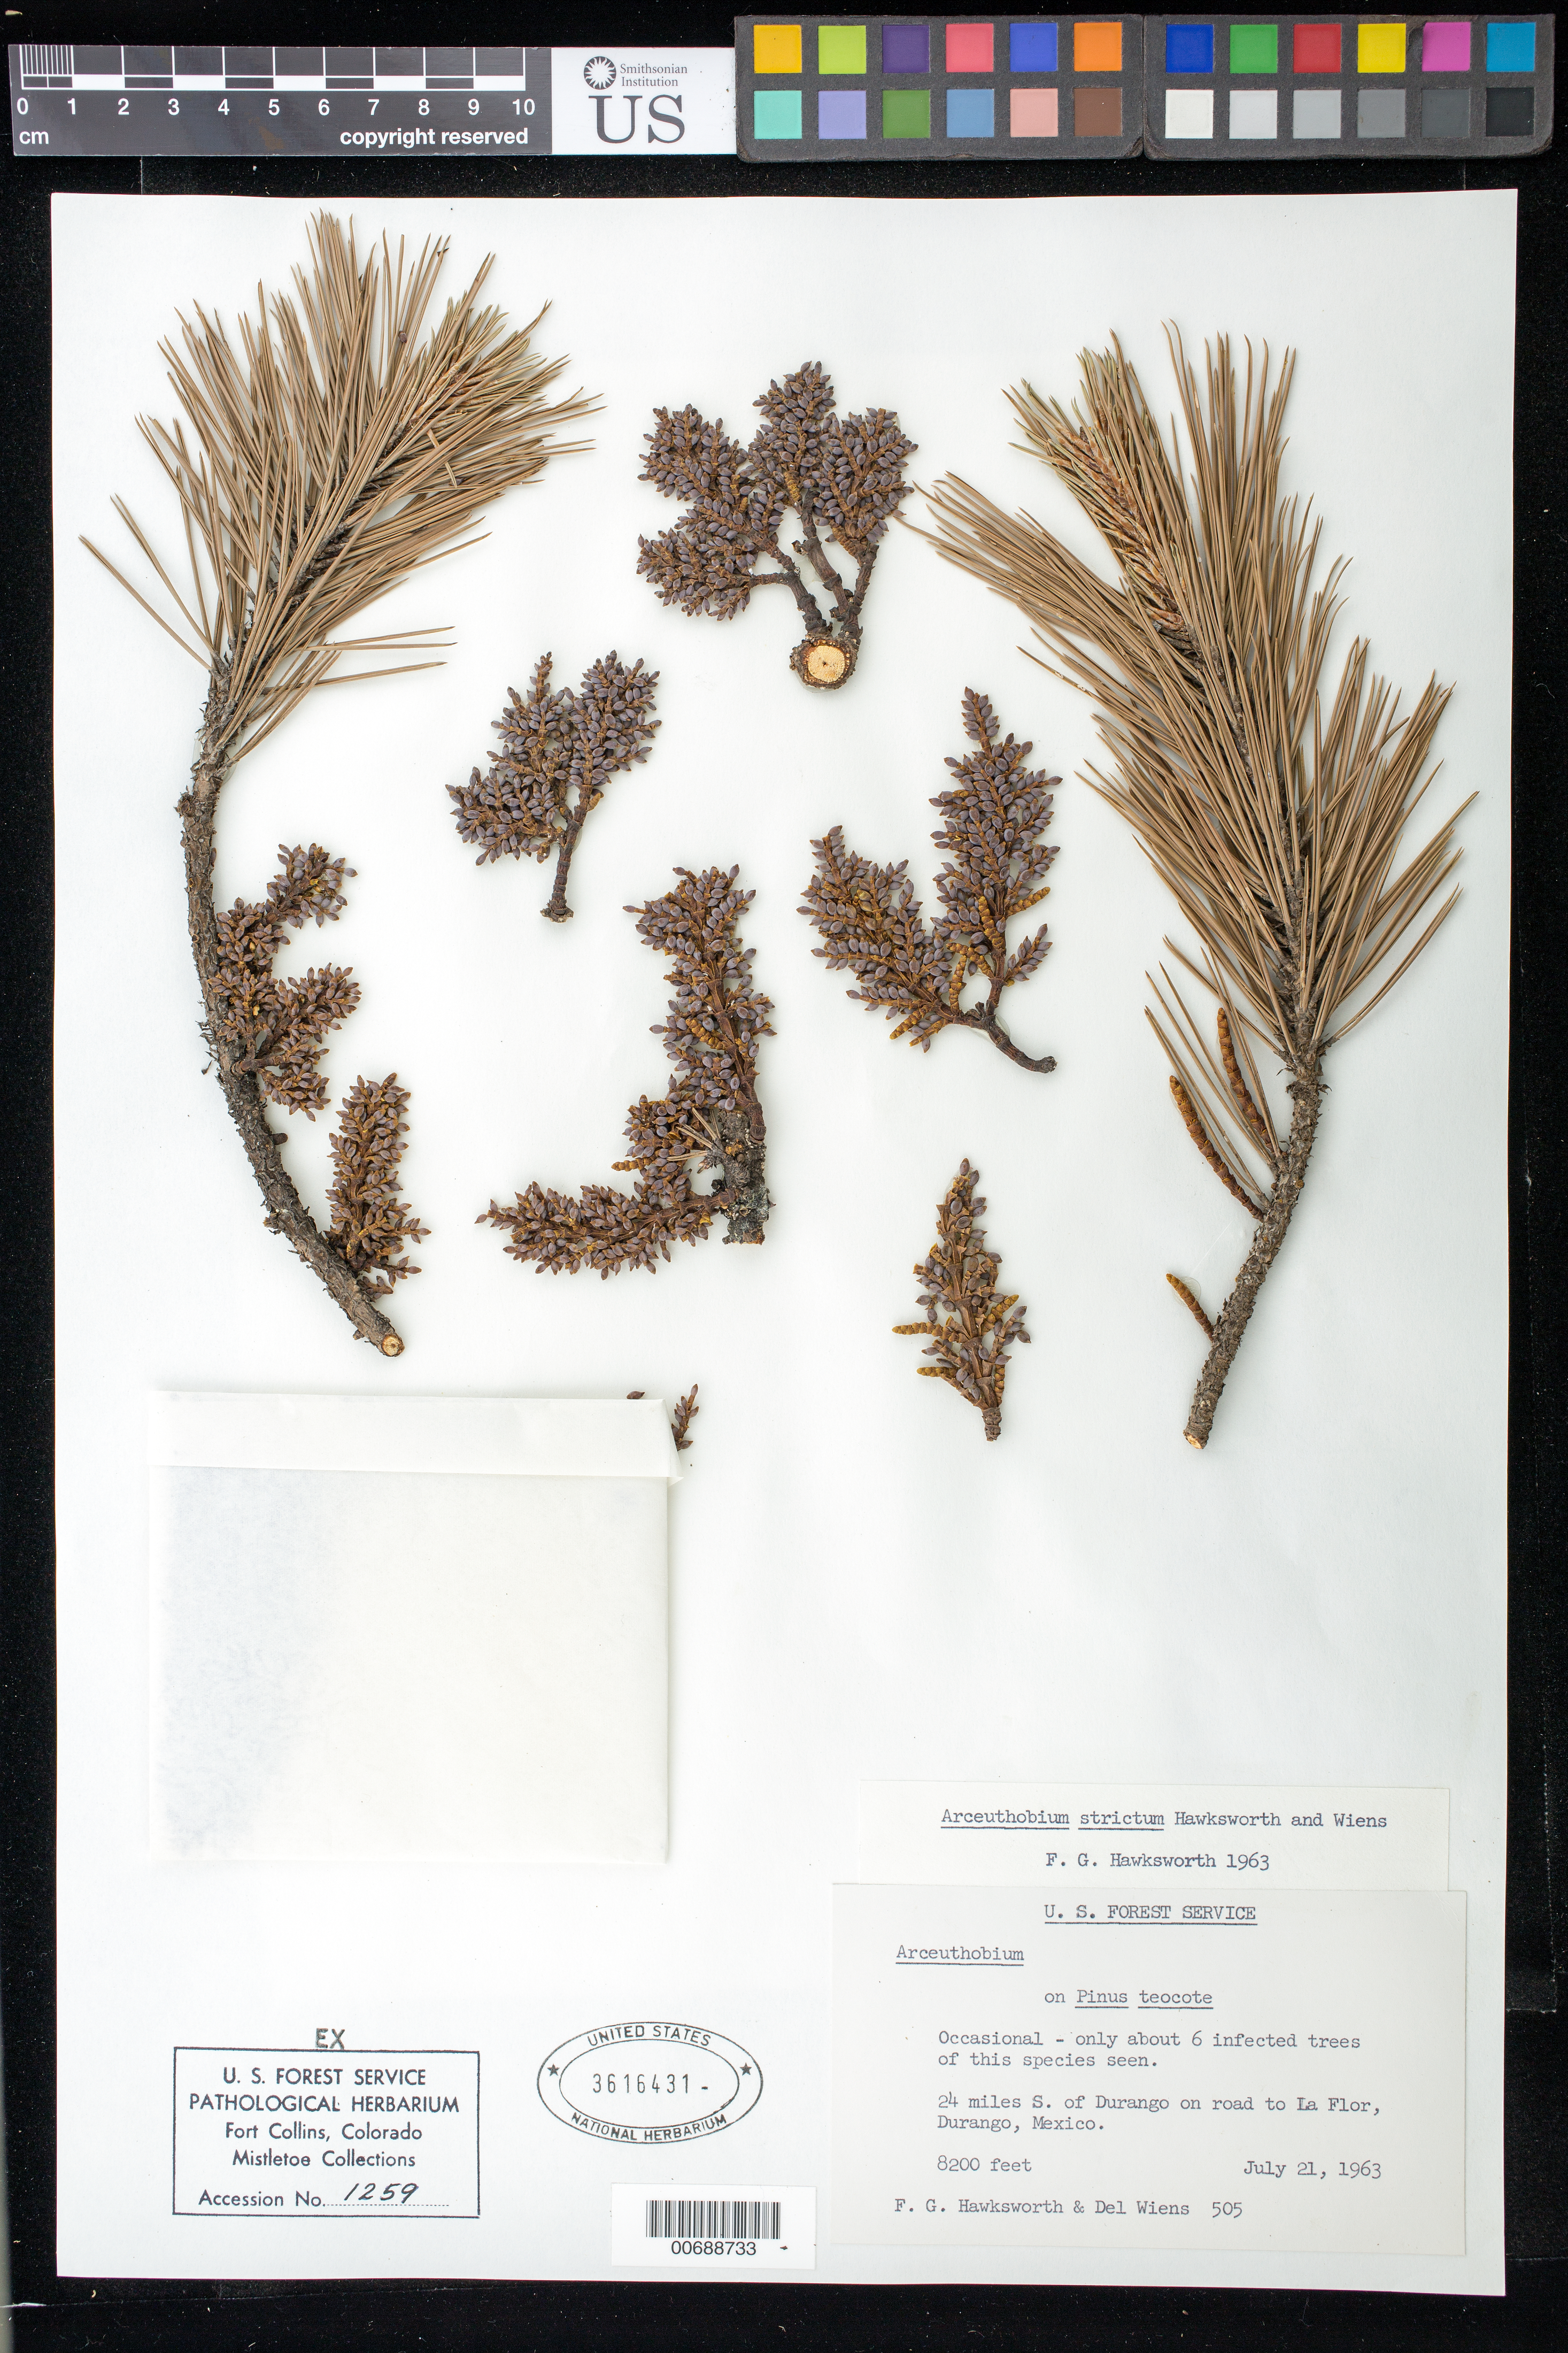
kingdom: Plantae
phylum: Tracheophyta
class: Pinopsida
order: Pinales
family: Pinaceae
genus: Pinus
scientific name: Pinus teocote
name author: Schltdl. & Cham.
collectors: F. G. Hawksworth & D. Wiens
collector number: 505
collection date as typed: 21 Jul 1963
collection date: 1963-07-21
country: Mexico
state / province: Durango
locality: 24 mi S Durango on road to La Flor.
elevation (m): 2499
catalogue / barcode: US 3616431-2